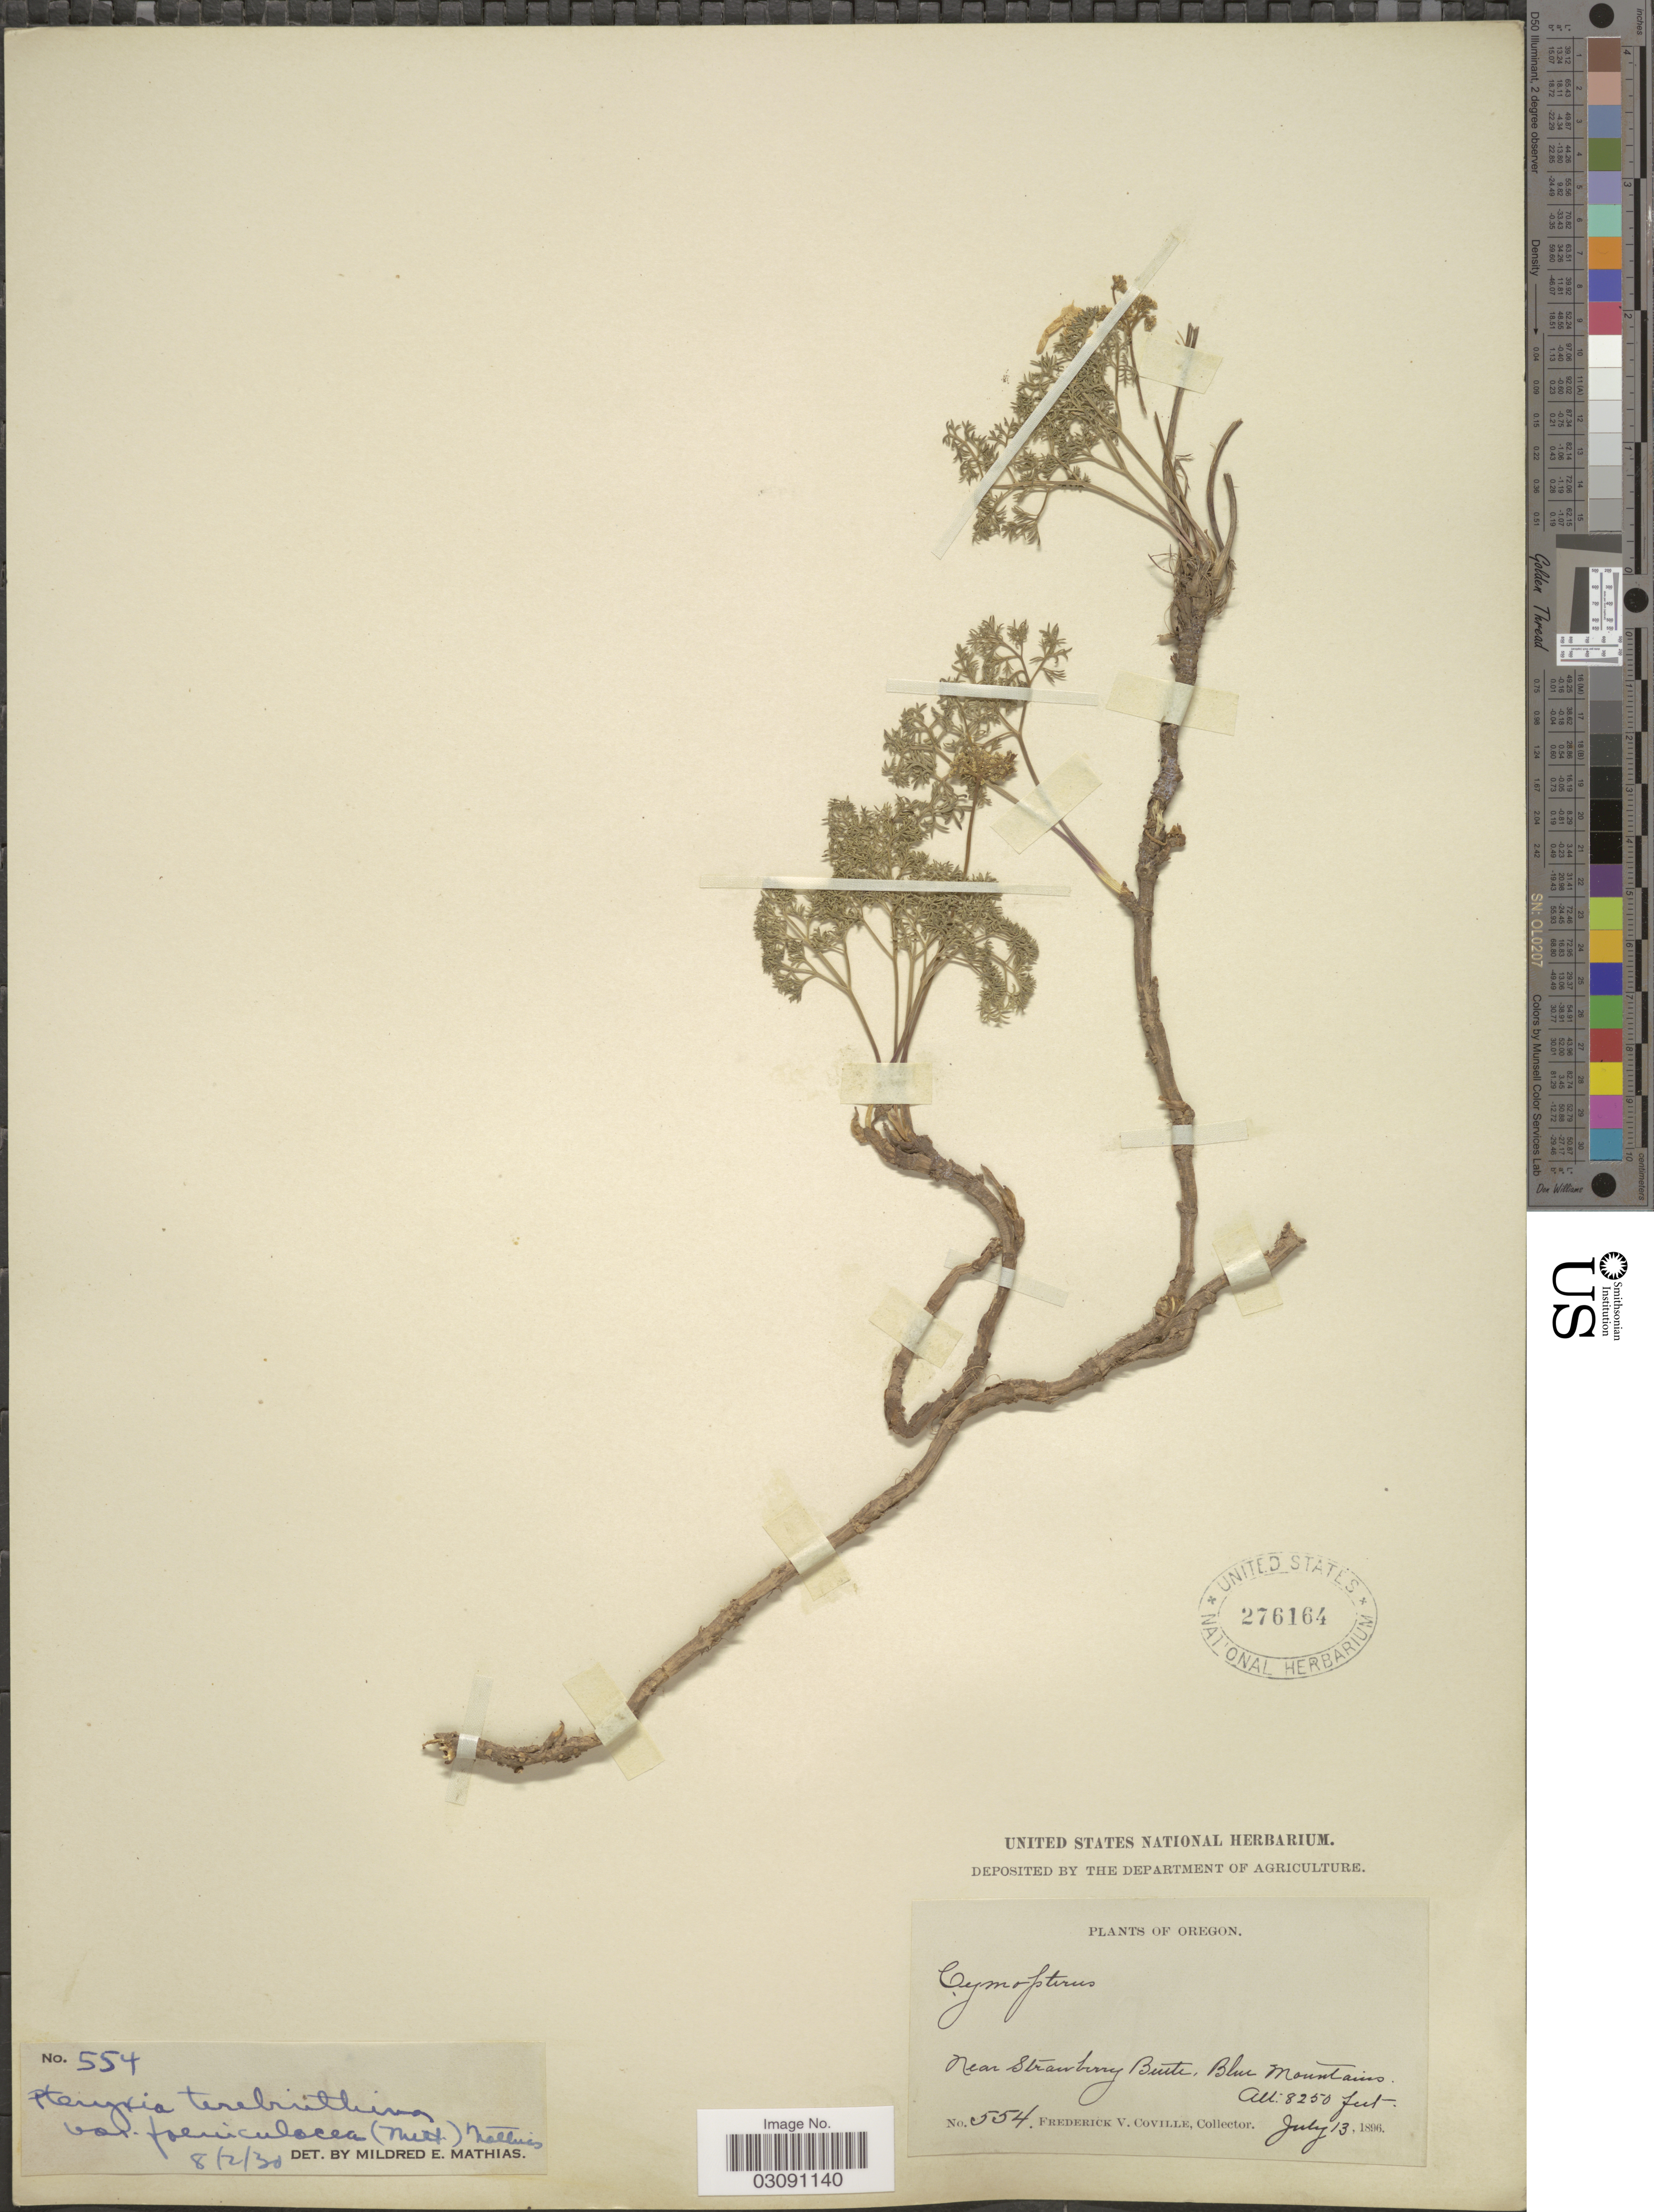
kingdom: Plantae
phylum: Tracheophyta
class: Magnoliopsida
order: Apiales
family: Apiaceae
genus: Pteryxia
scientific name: Pteryxia terebinthina var. foeniculacea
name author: (Torr. & A. Gray) Mathias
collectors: F. V. Coville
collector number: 554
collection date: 1896-07-13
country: United States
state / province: Oregon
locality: Near Strawberry Butte, Blue Mountains.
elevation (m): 2515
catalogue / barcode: US 276164